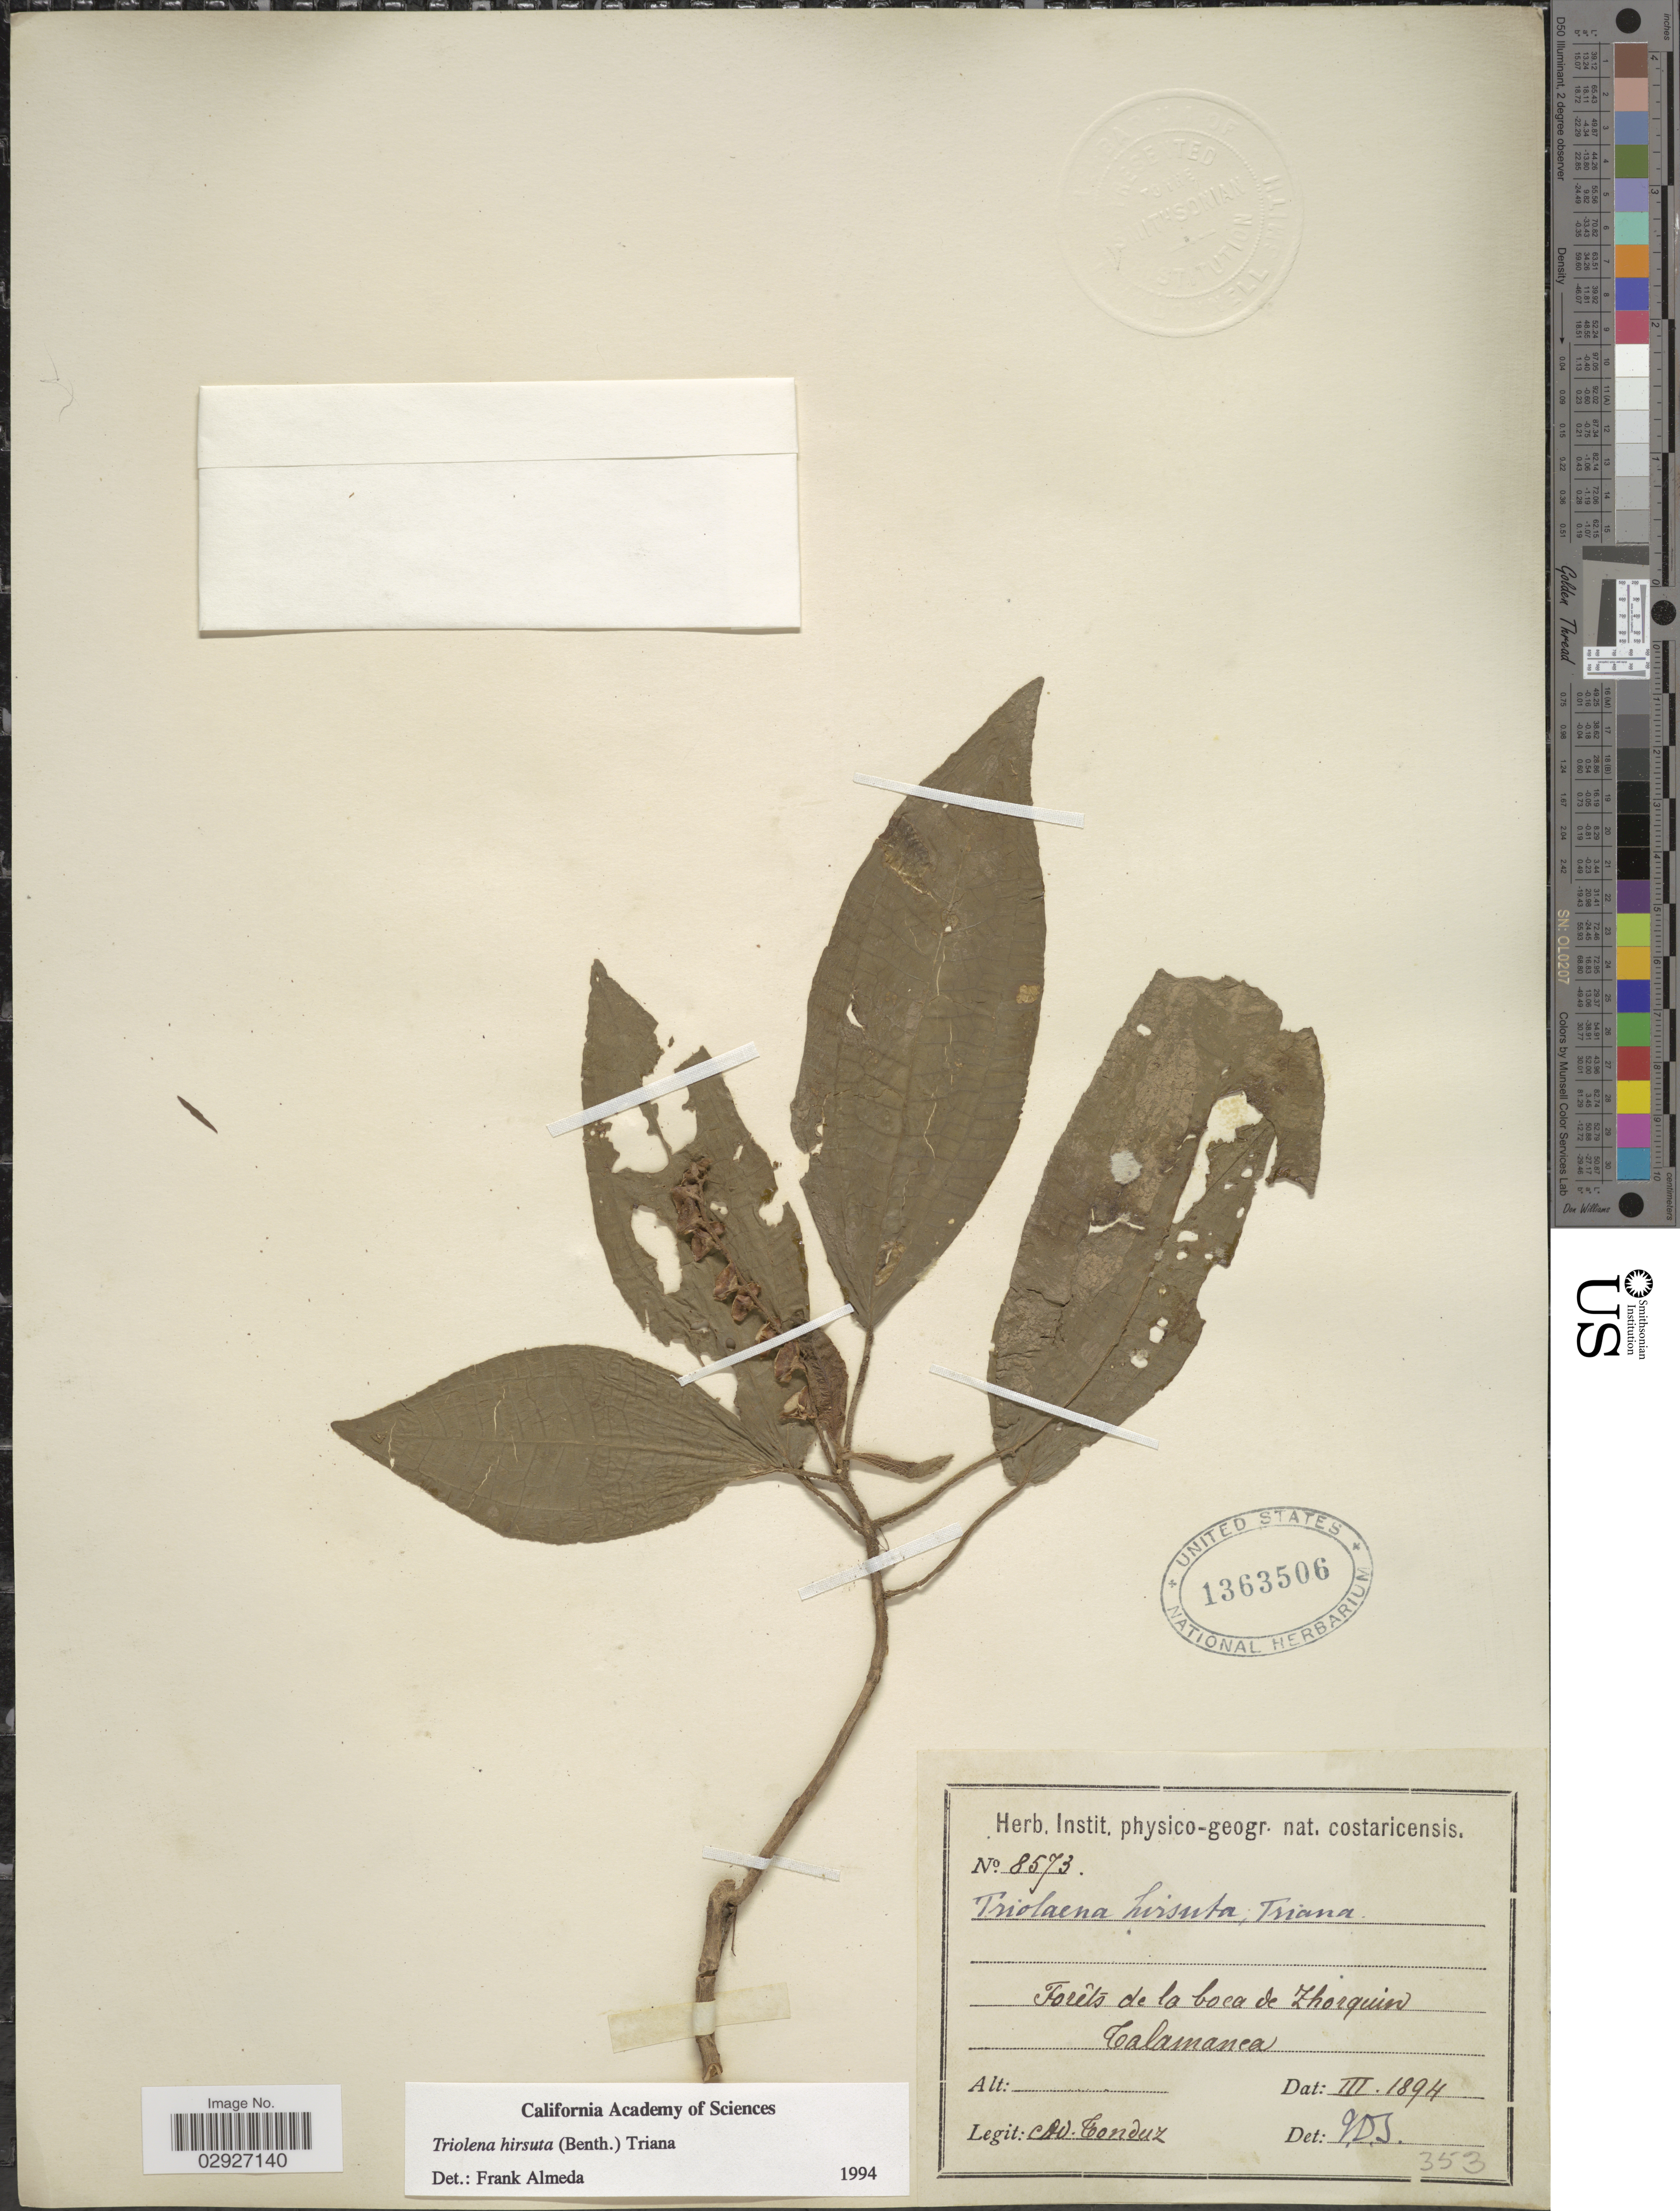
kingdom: Plantae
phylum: Tracheophyta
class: Magnoliopsida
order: Myrtales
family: Melastomataceae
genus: Triolena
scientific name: Triolena hirsuta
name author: (Benth.) Triana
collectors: A. Tonduz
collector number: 8573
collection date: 1894-03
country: Costa Rica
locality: Forêts de la boca de Zhorquin, Calamanca.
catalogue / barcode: US 1363506